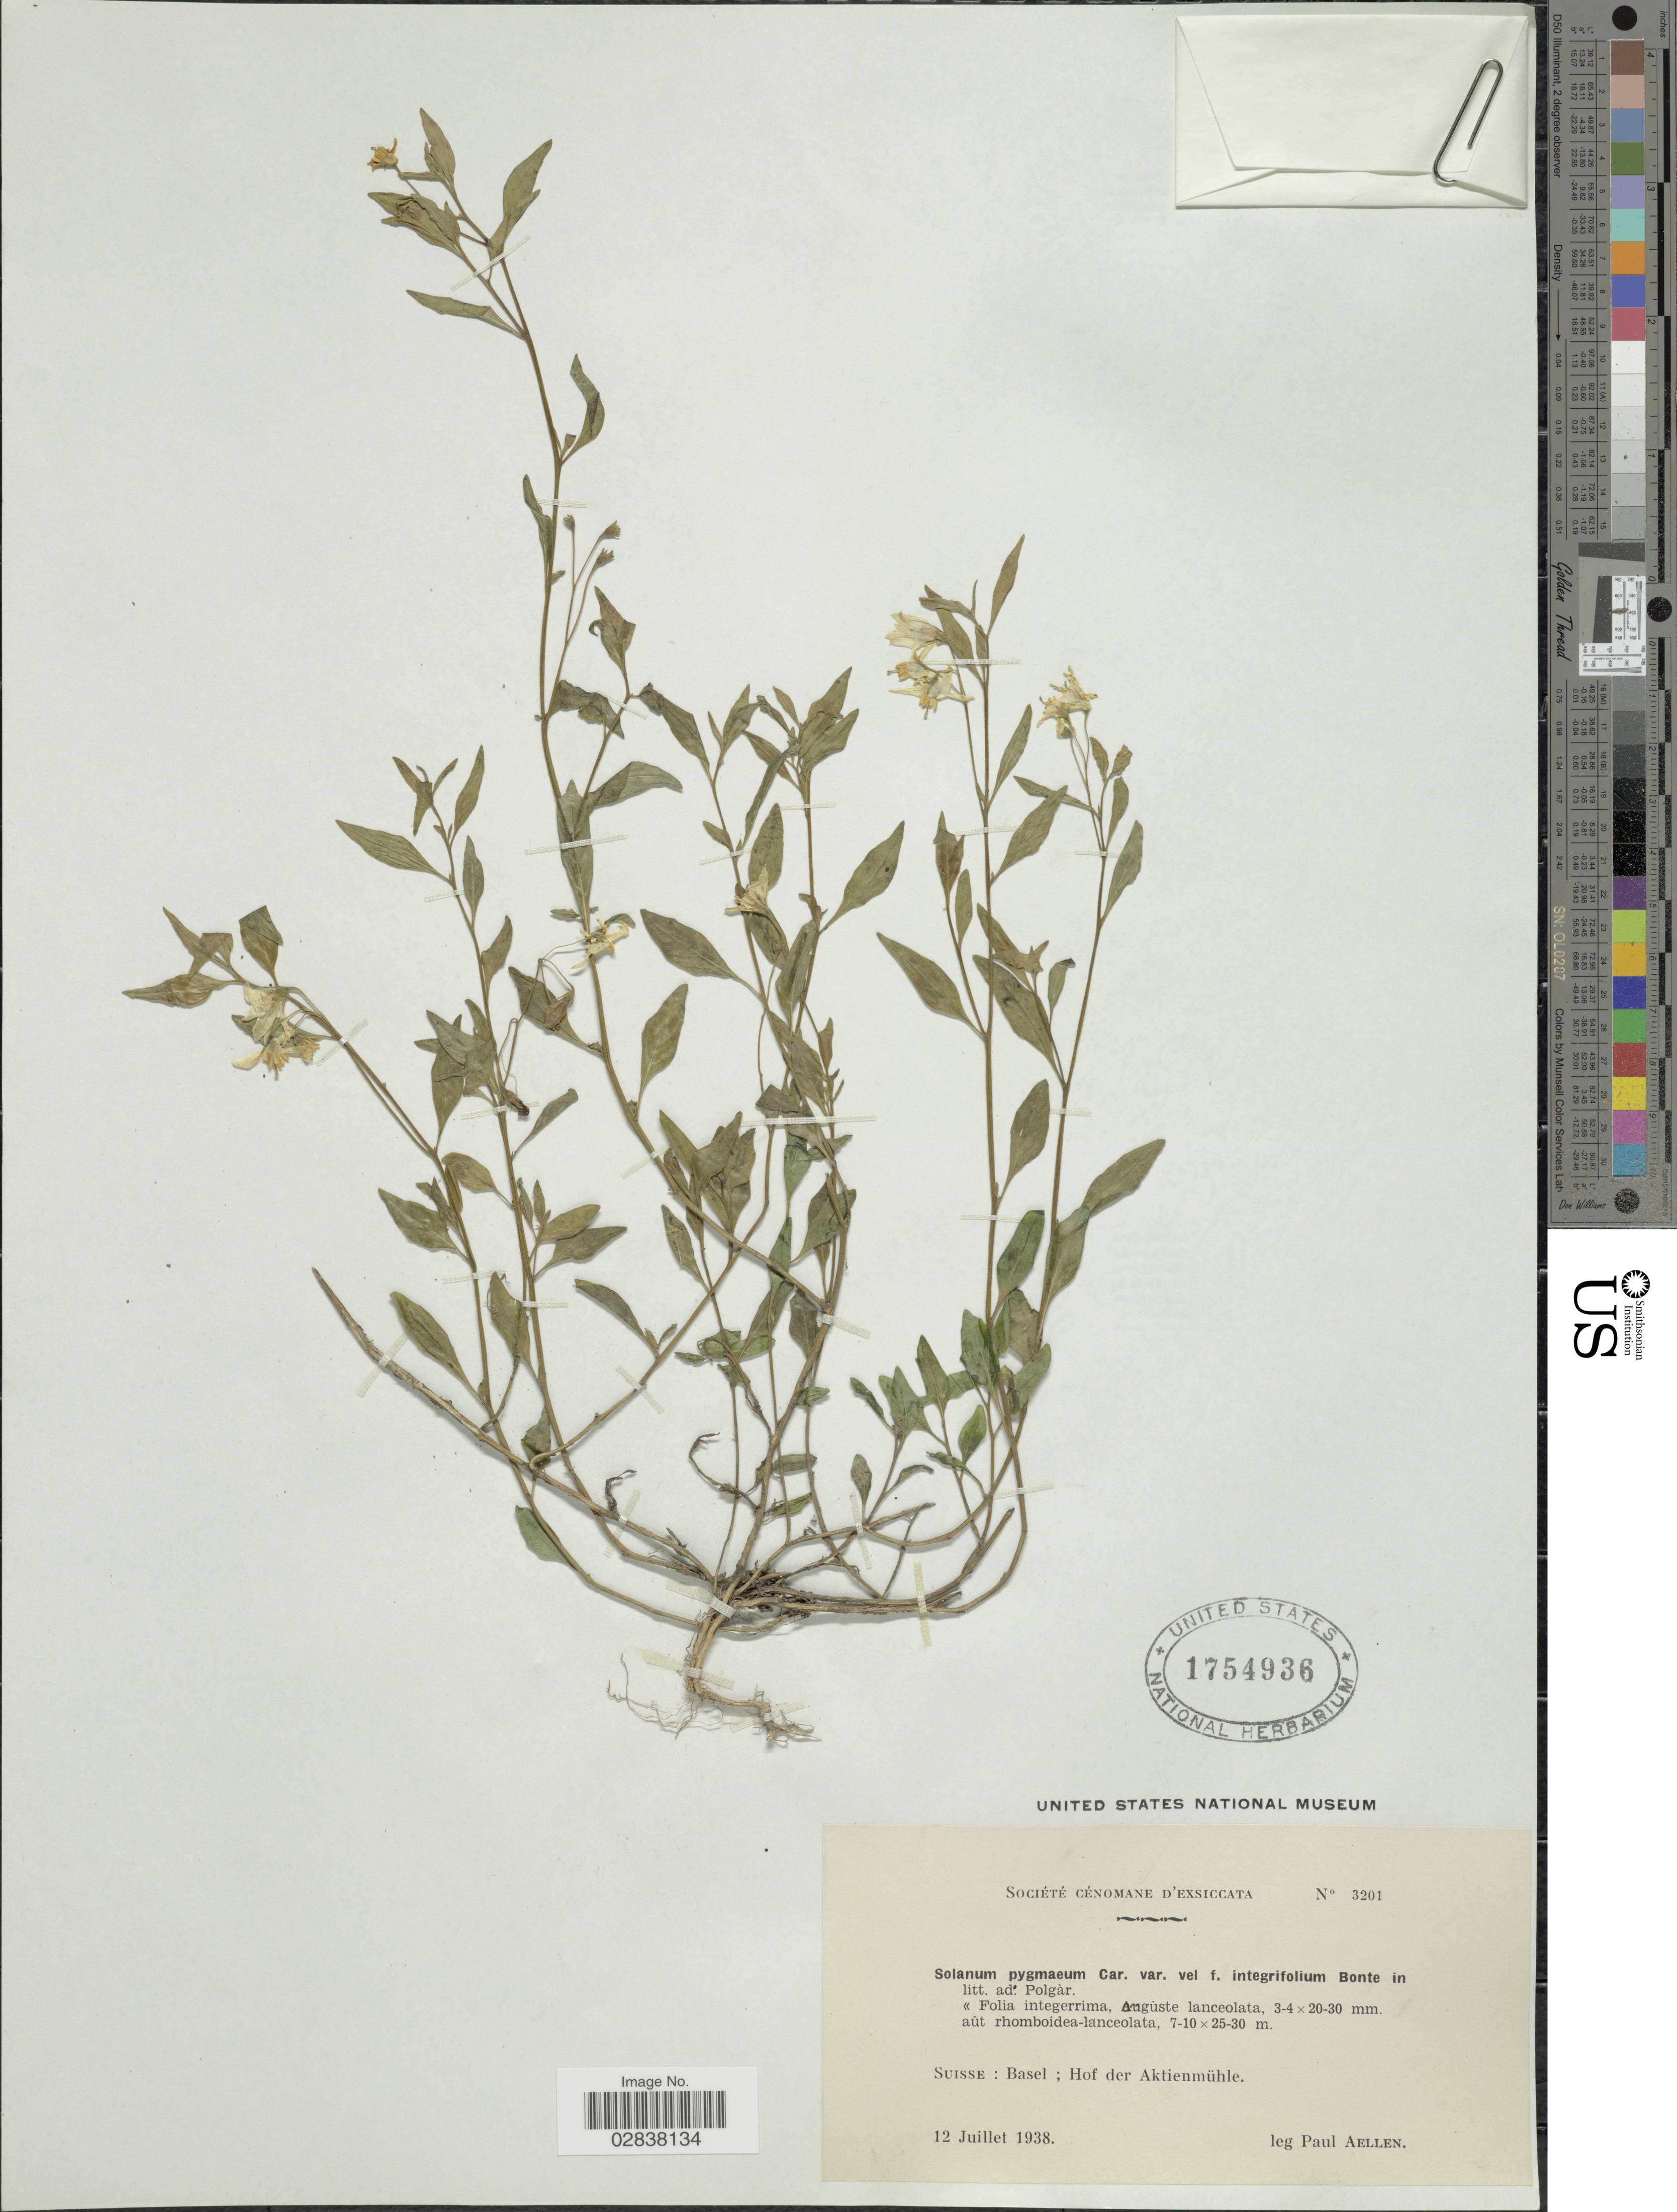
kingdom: Plantae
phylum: Tracheophyta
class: Magnoliopsida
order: Solanales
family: Solanaceae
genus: Solanum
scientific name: Solanum pygmaeum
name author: Cav.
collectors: P. Aellen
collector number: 3201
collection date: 1938-07-12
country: Switzerland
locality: Suisse, Basel, Hof der Aktienmühle.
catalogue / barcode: US 1754936